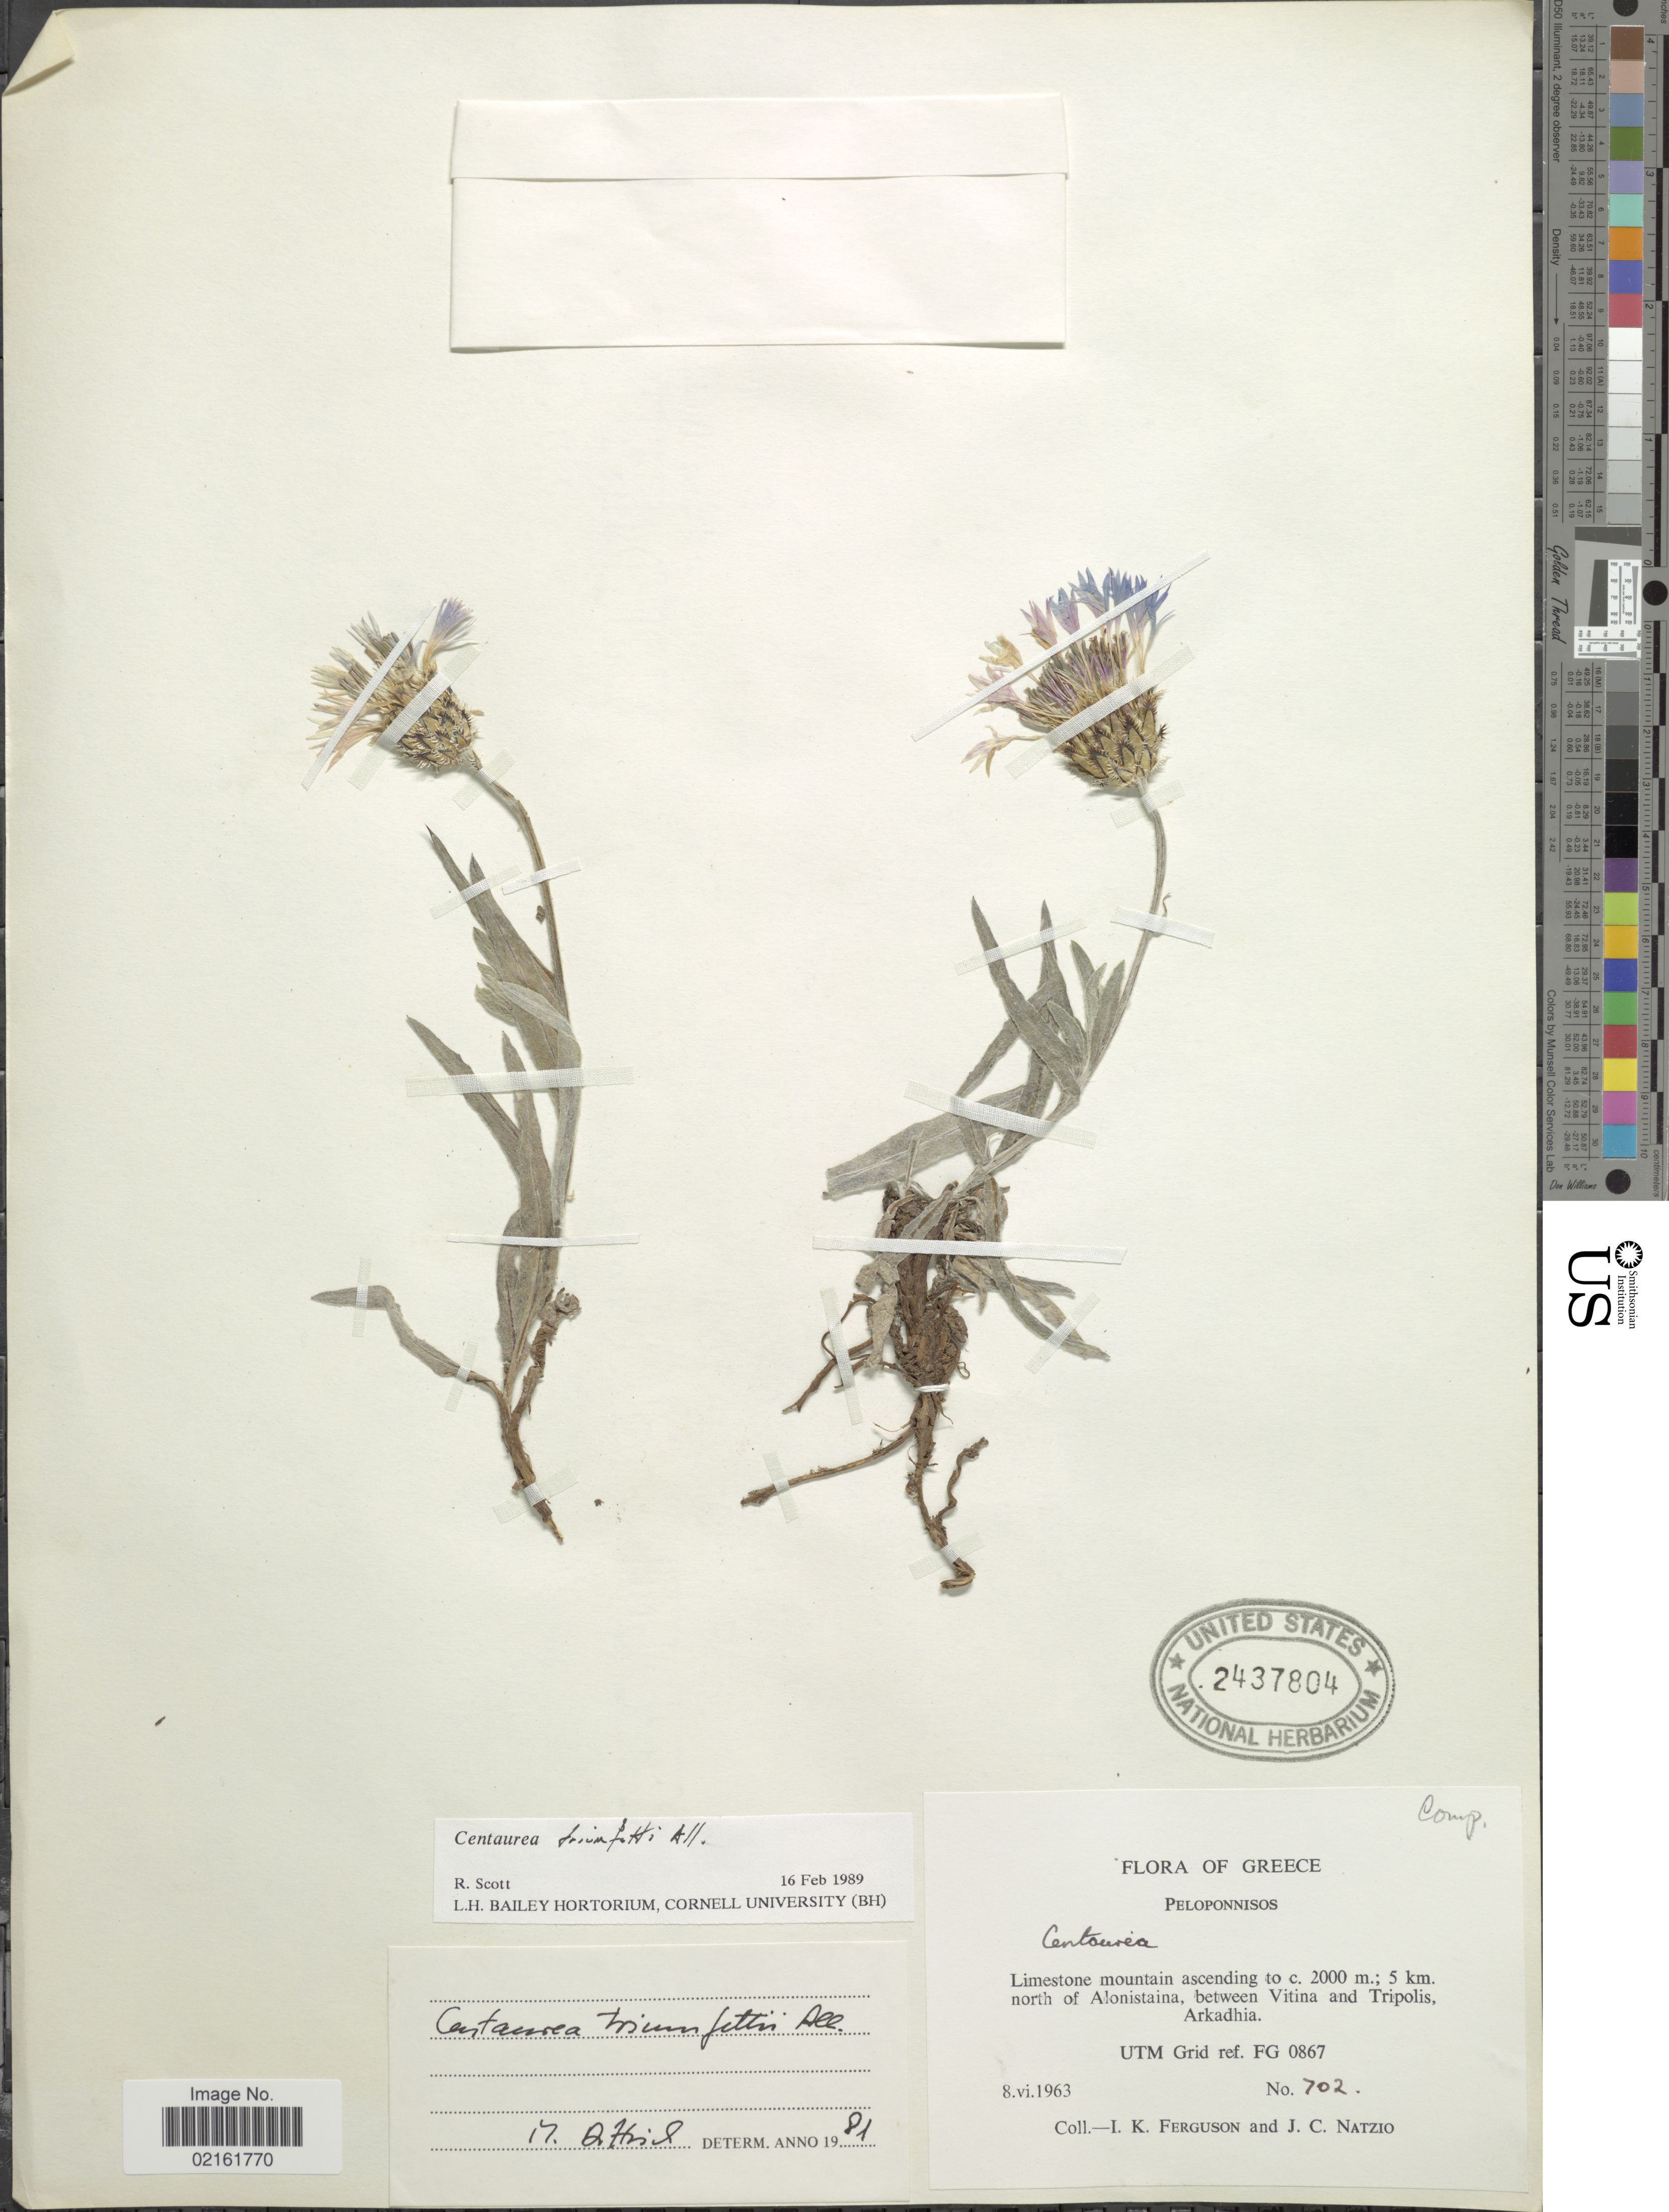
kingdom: Plantae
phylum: Tracheophyta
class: Magnoliopsida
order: Asterales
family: Asteraceae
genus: Centaurea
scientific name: Centaurea triumfetti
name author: All.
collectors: I. K. Ferguson & J. Natzio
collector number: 702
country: Greece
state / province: Peloponnese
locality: Peloponnisos. 5 km. north of Alonistaina, between Vitina and Tripolis, Arkadhia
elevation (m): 2000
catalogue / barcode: US 2437804